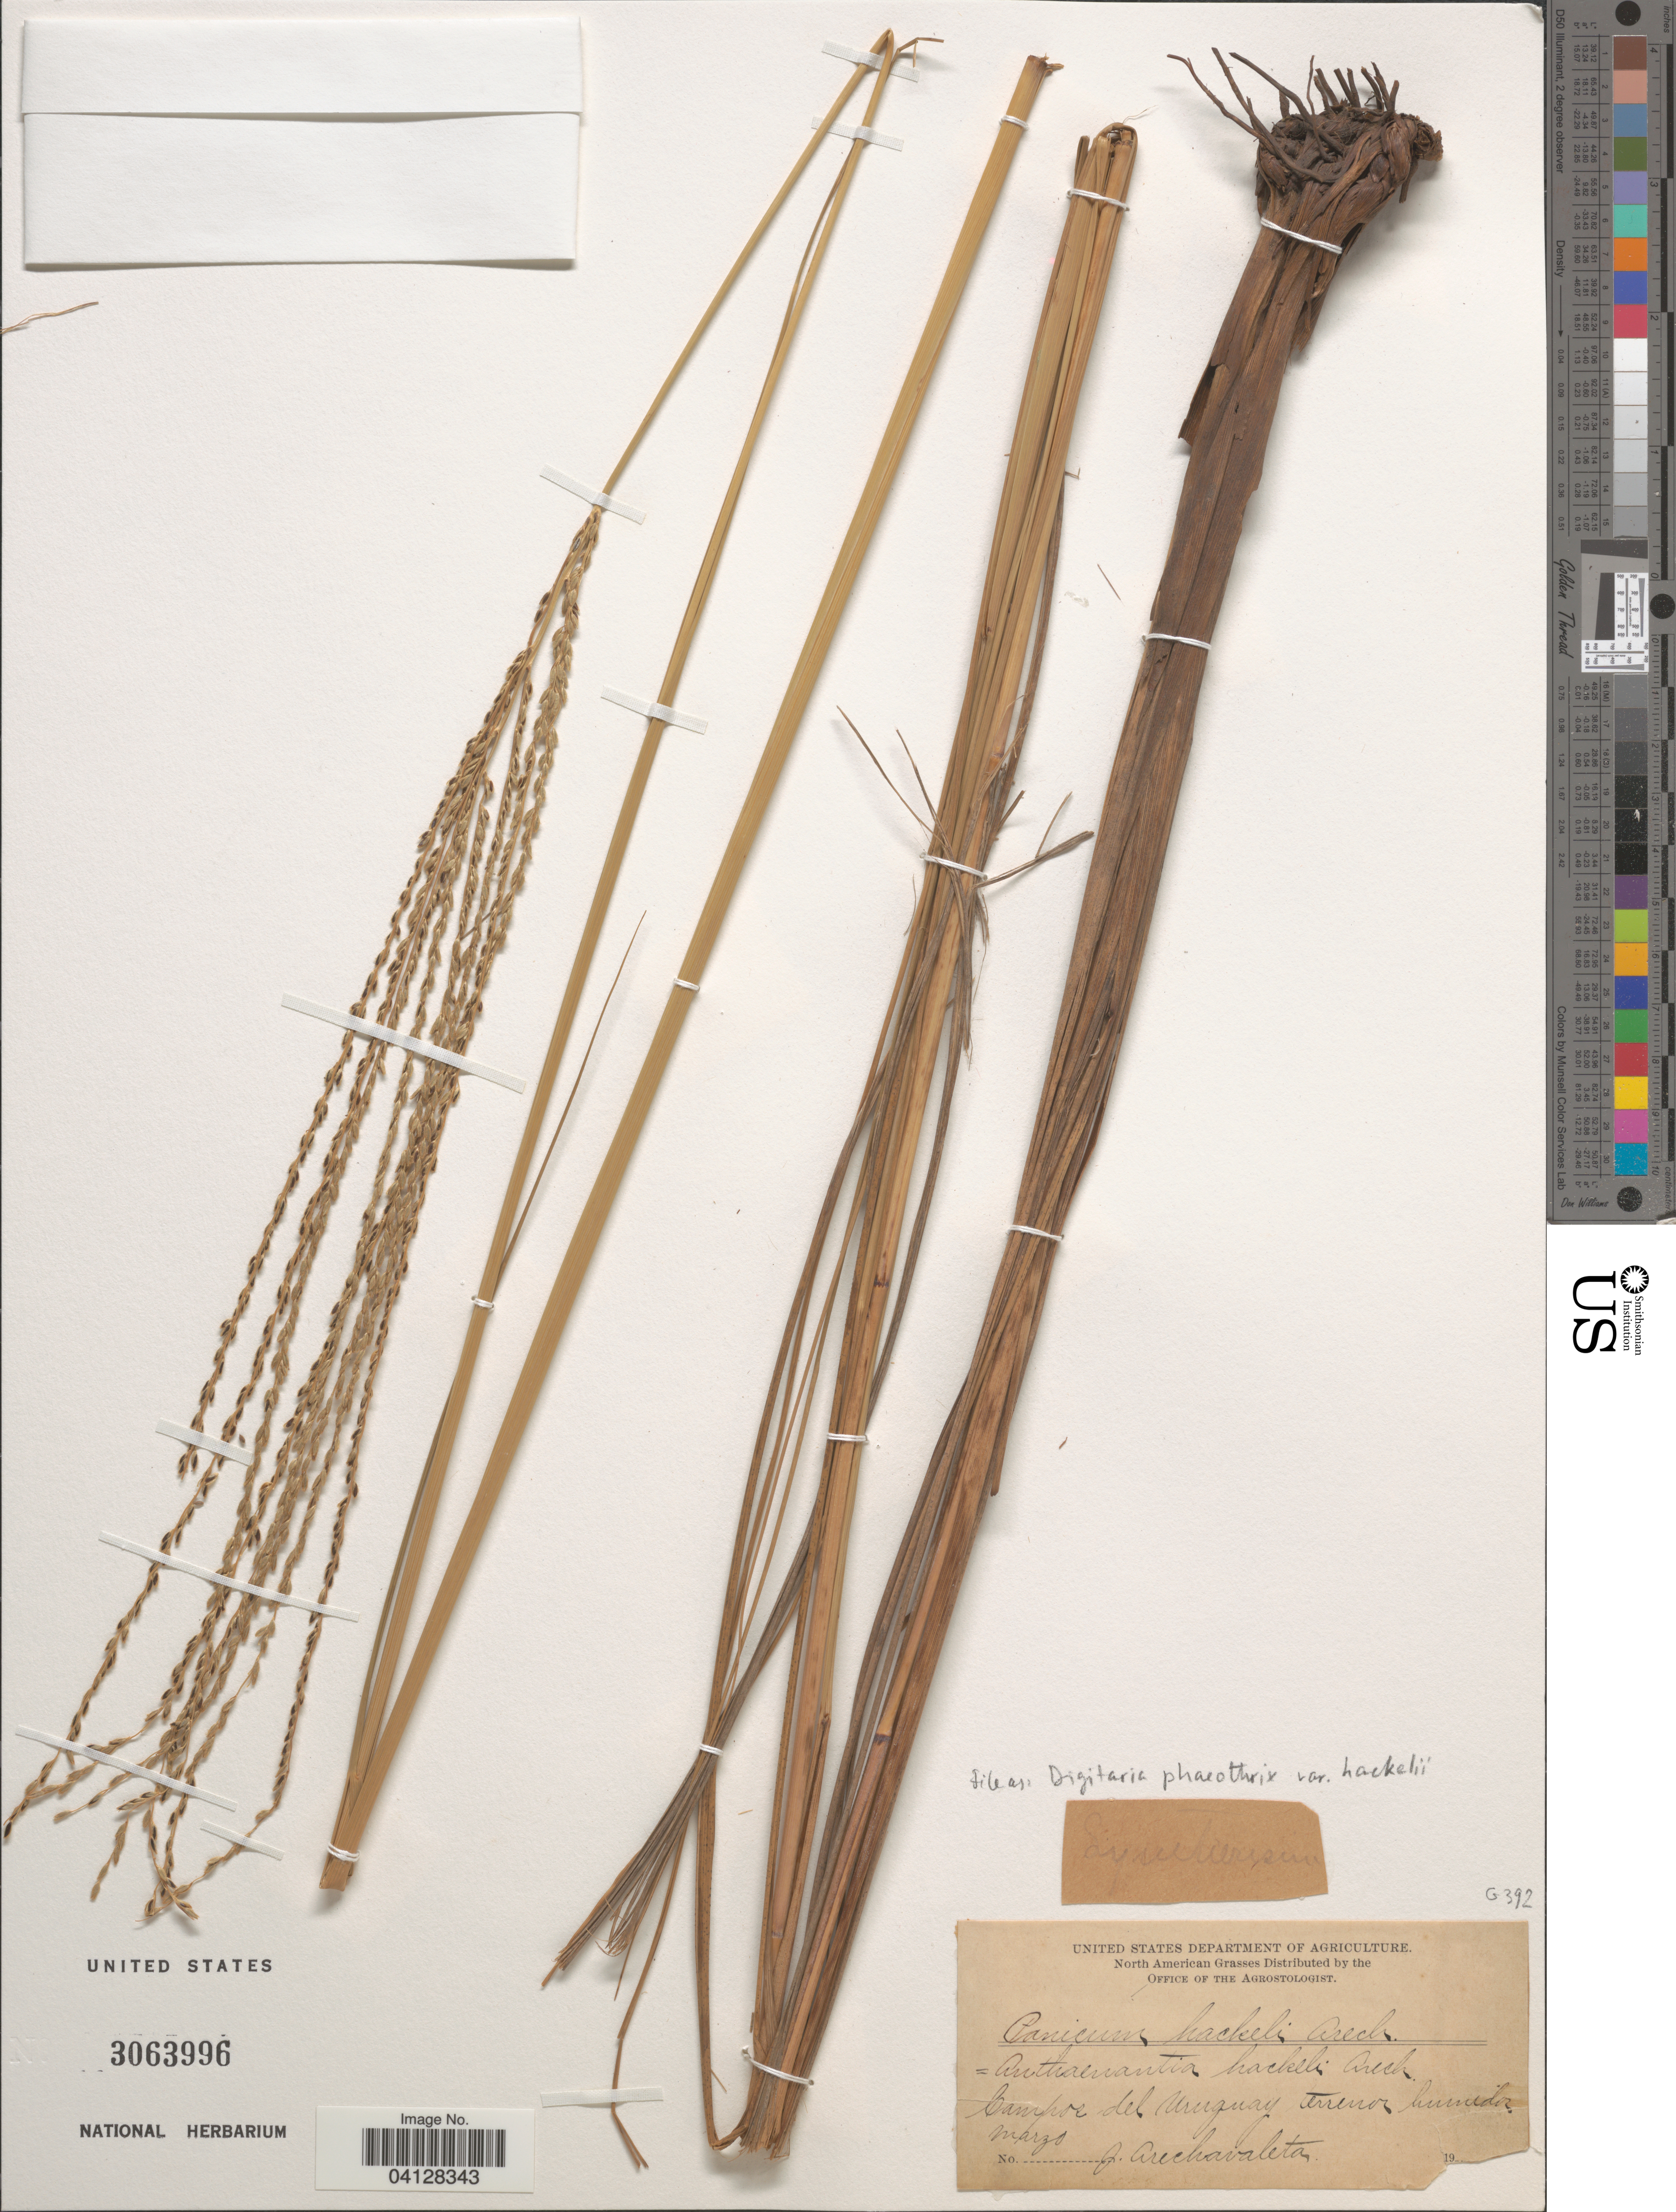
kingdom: Plantae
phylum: Tracheophyta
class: Liliopsida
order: Poales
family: Poaceae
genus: Panicum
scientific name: Panicum hackelii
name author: (Arechav.) Arechav.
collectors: J. Arechavaleta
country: Uruguay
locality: Campos del Uruguay.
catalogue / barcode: US 3063996